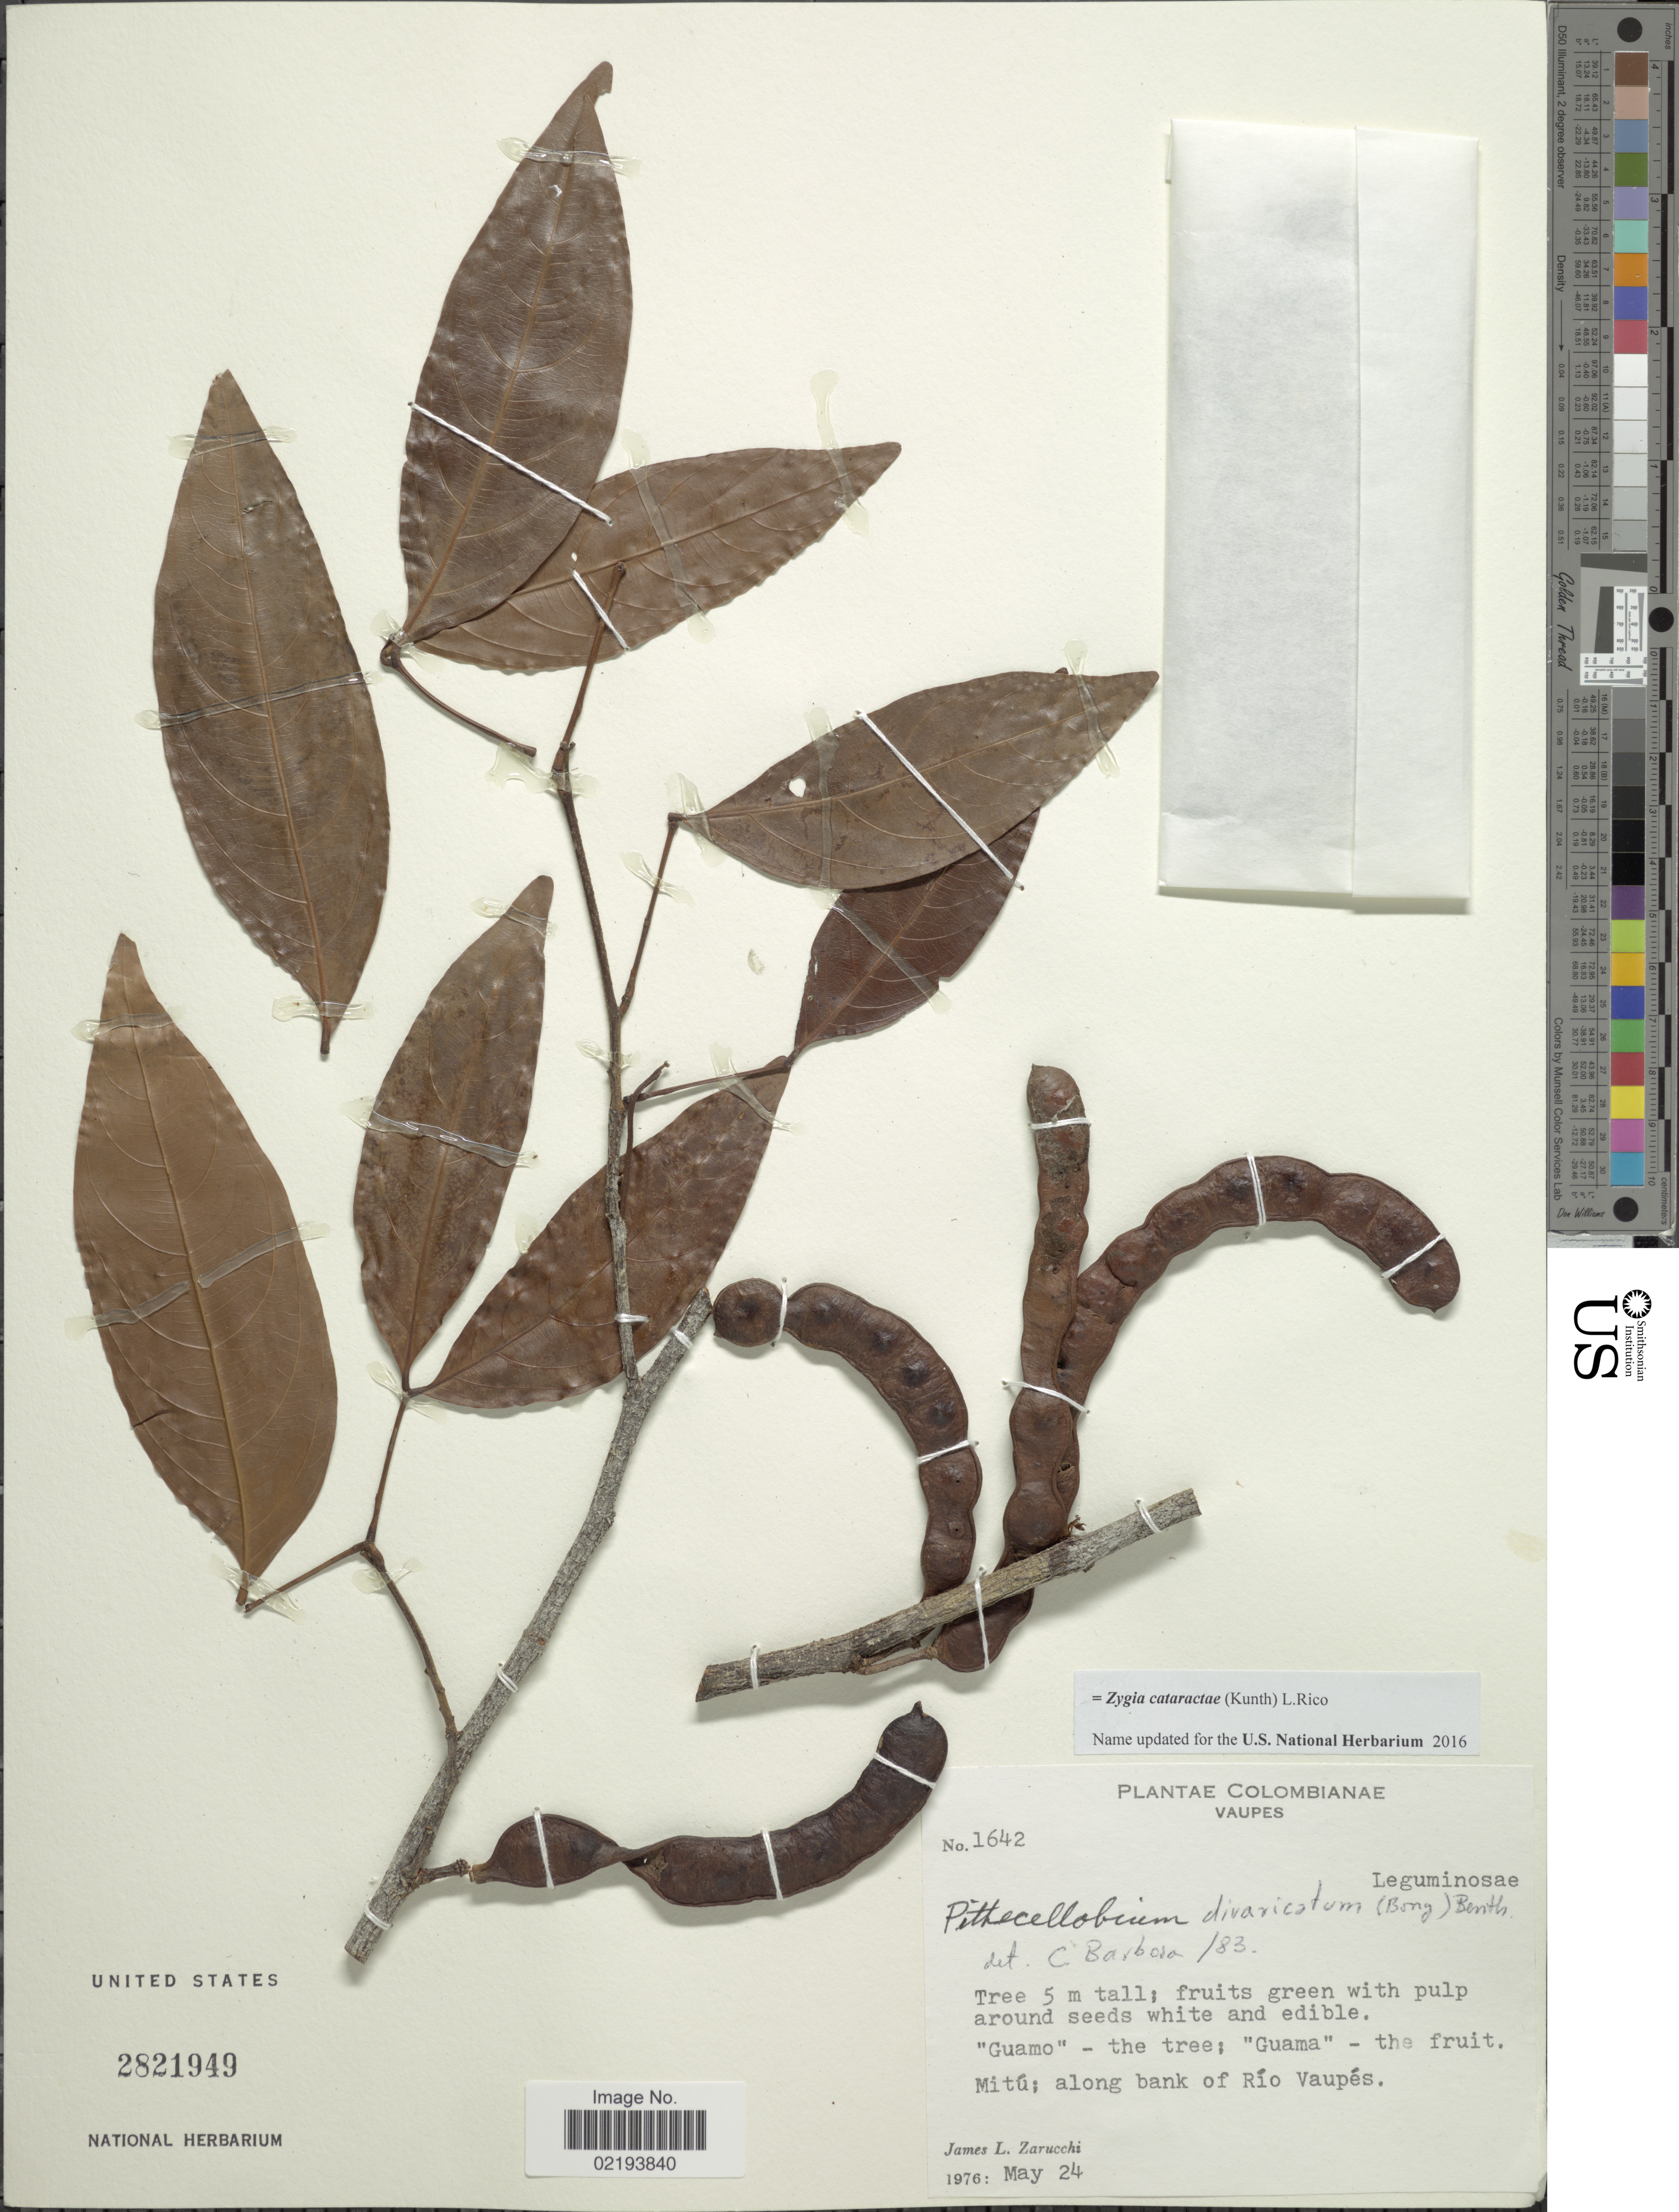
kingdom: Plantae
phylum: Tracheophyta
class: Magnoliopsida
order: Fabales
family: Fabaceae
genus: Zygia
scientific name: Zygia cataractae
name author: (Kunth) L. Rico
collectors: J. L. Zarucchi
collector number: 1642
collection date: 1976-05-24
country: Colombia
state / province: Vaupés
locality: Mitú; along bank of Río Vaupés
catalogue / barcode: US 2821949